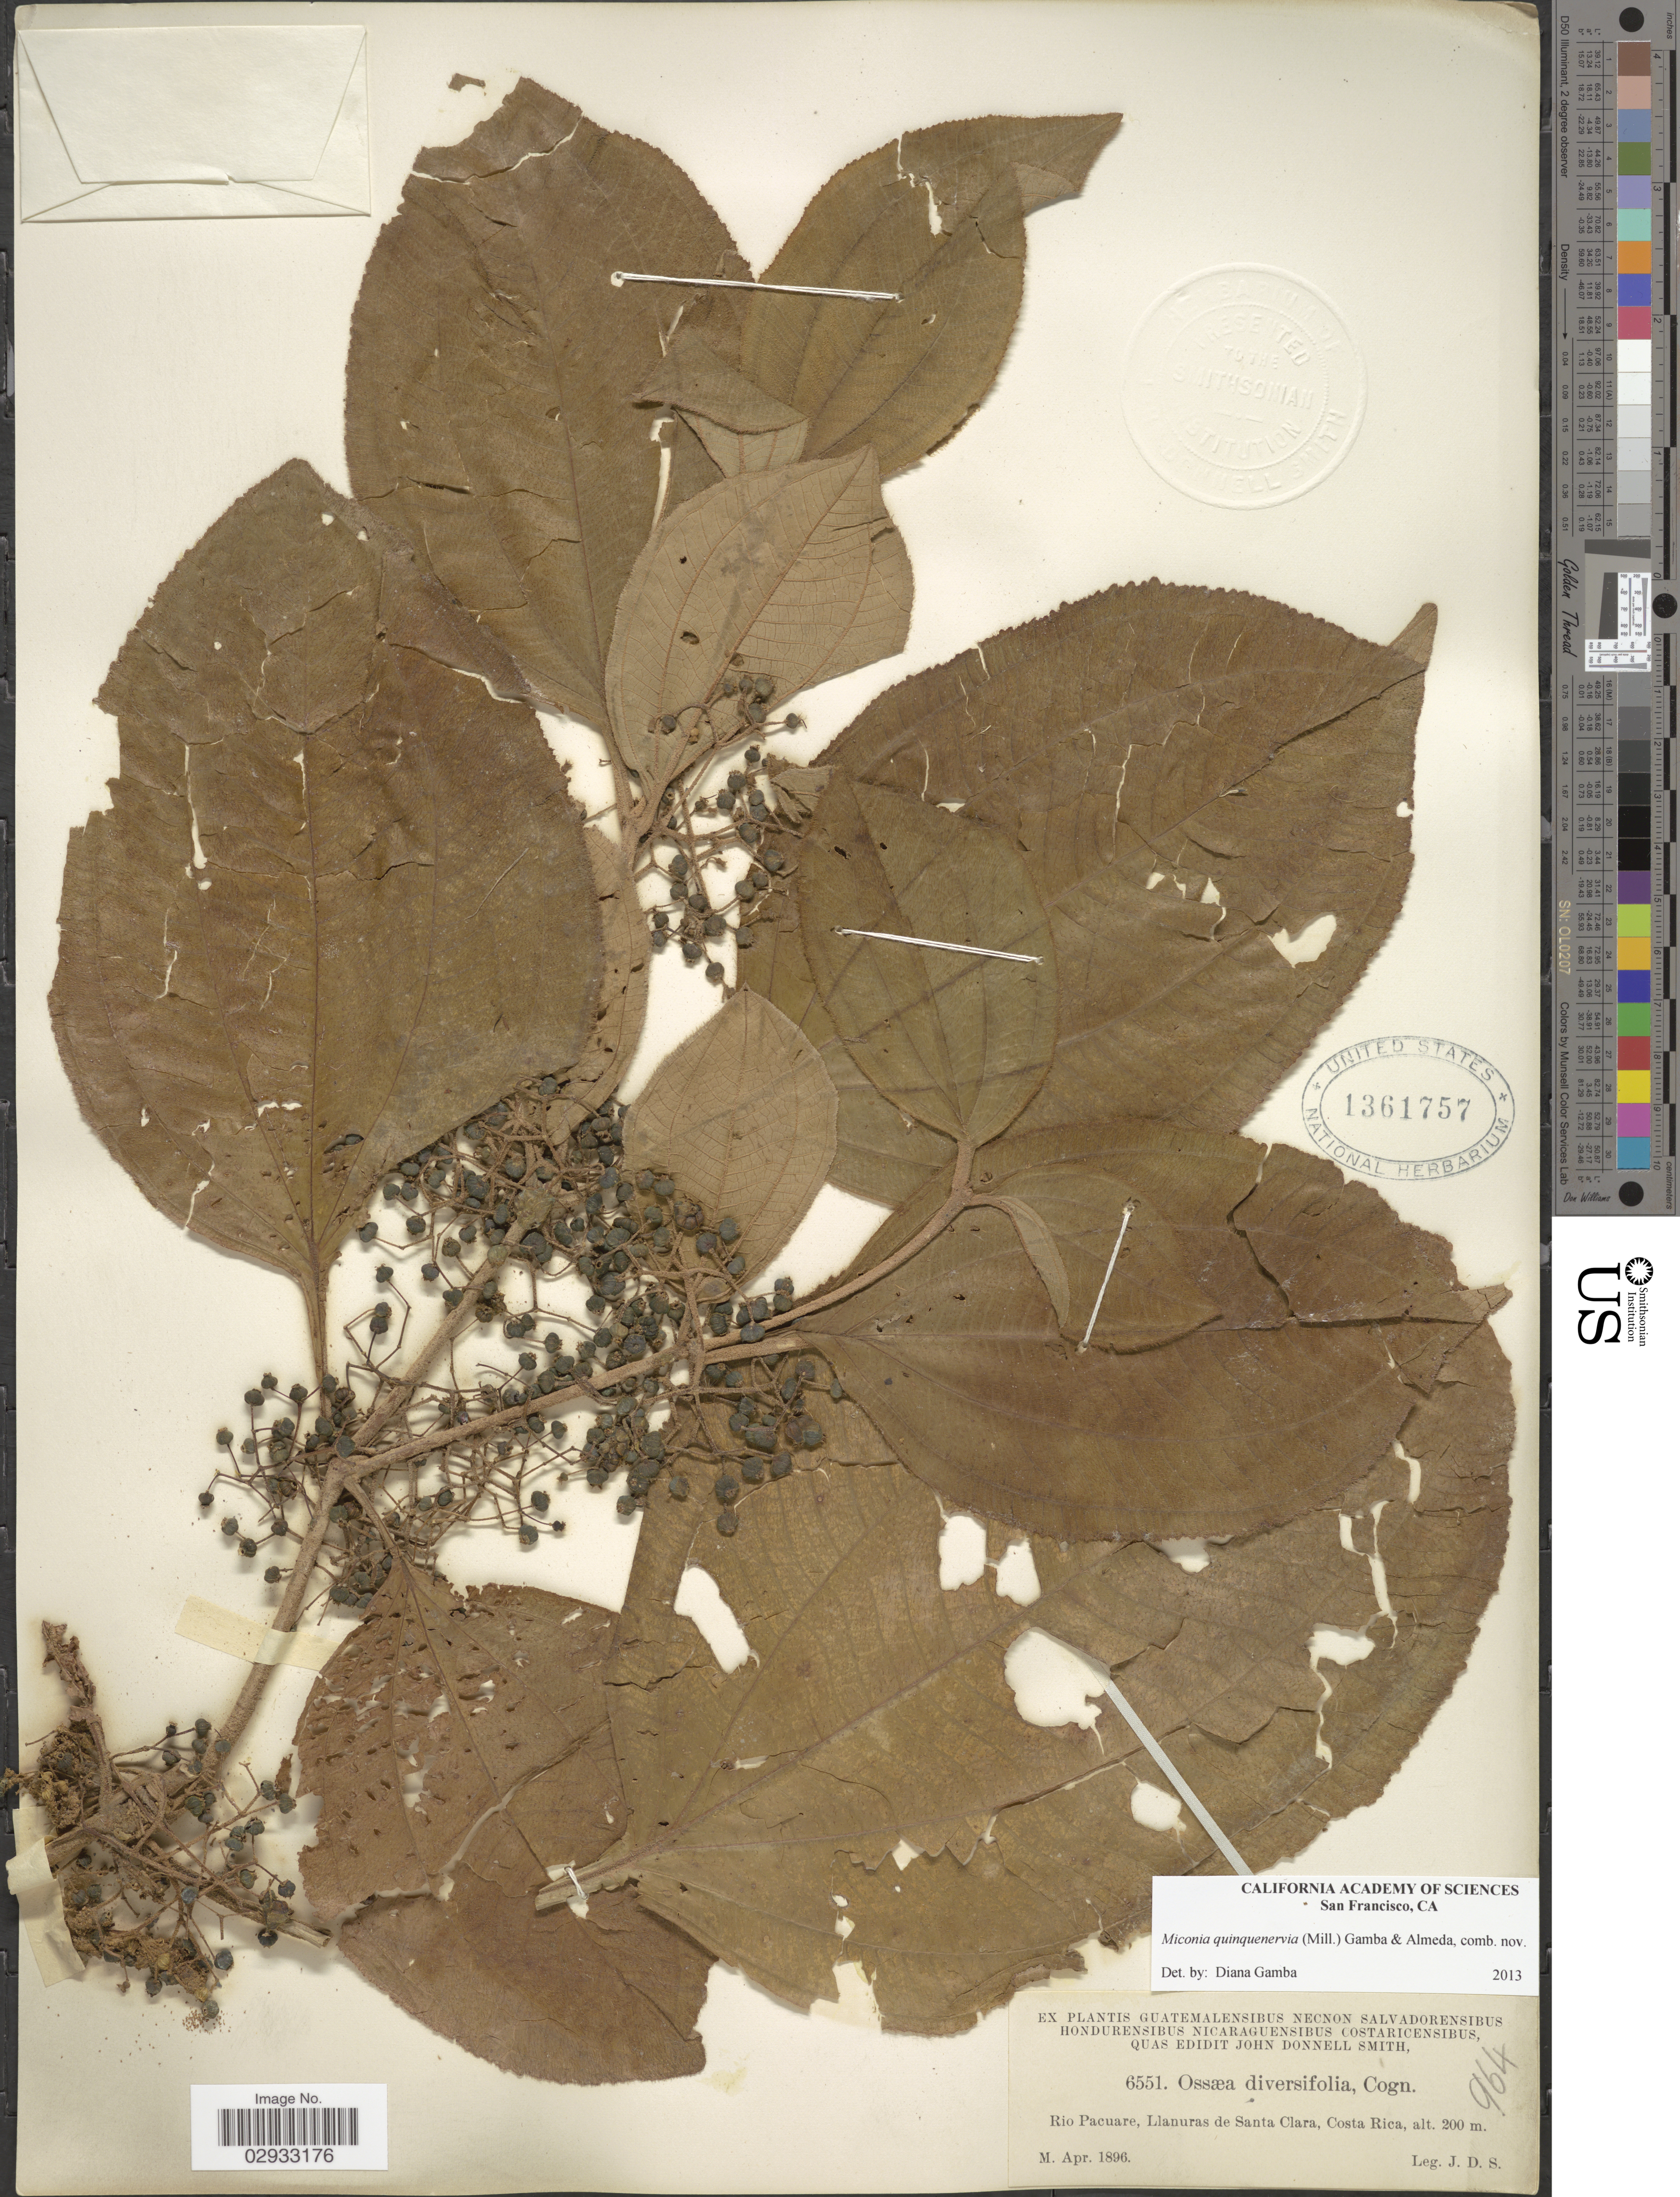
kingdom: Plantae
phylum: Tracheophyta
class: Magnoliopsida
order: Myrtales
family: Melastomataceae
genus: Miconia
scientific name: Miconia quinquenervia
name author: (Mill.) Gamba & Almeda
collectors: J. Donnell Smith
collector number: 6551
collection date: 1896-04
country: Costa Rica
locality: Rio Pacuare, Llanuras de Santa Clara.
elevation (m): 200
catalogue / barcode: US 1361757